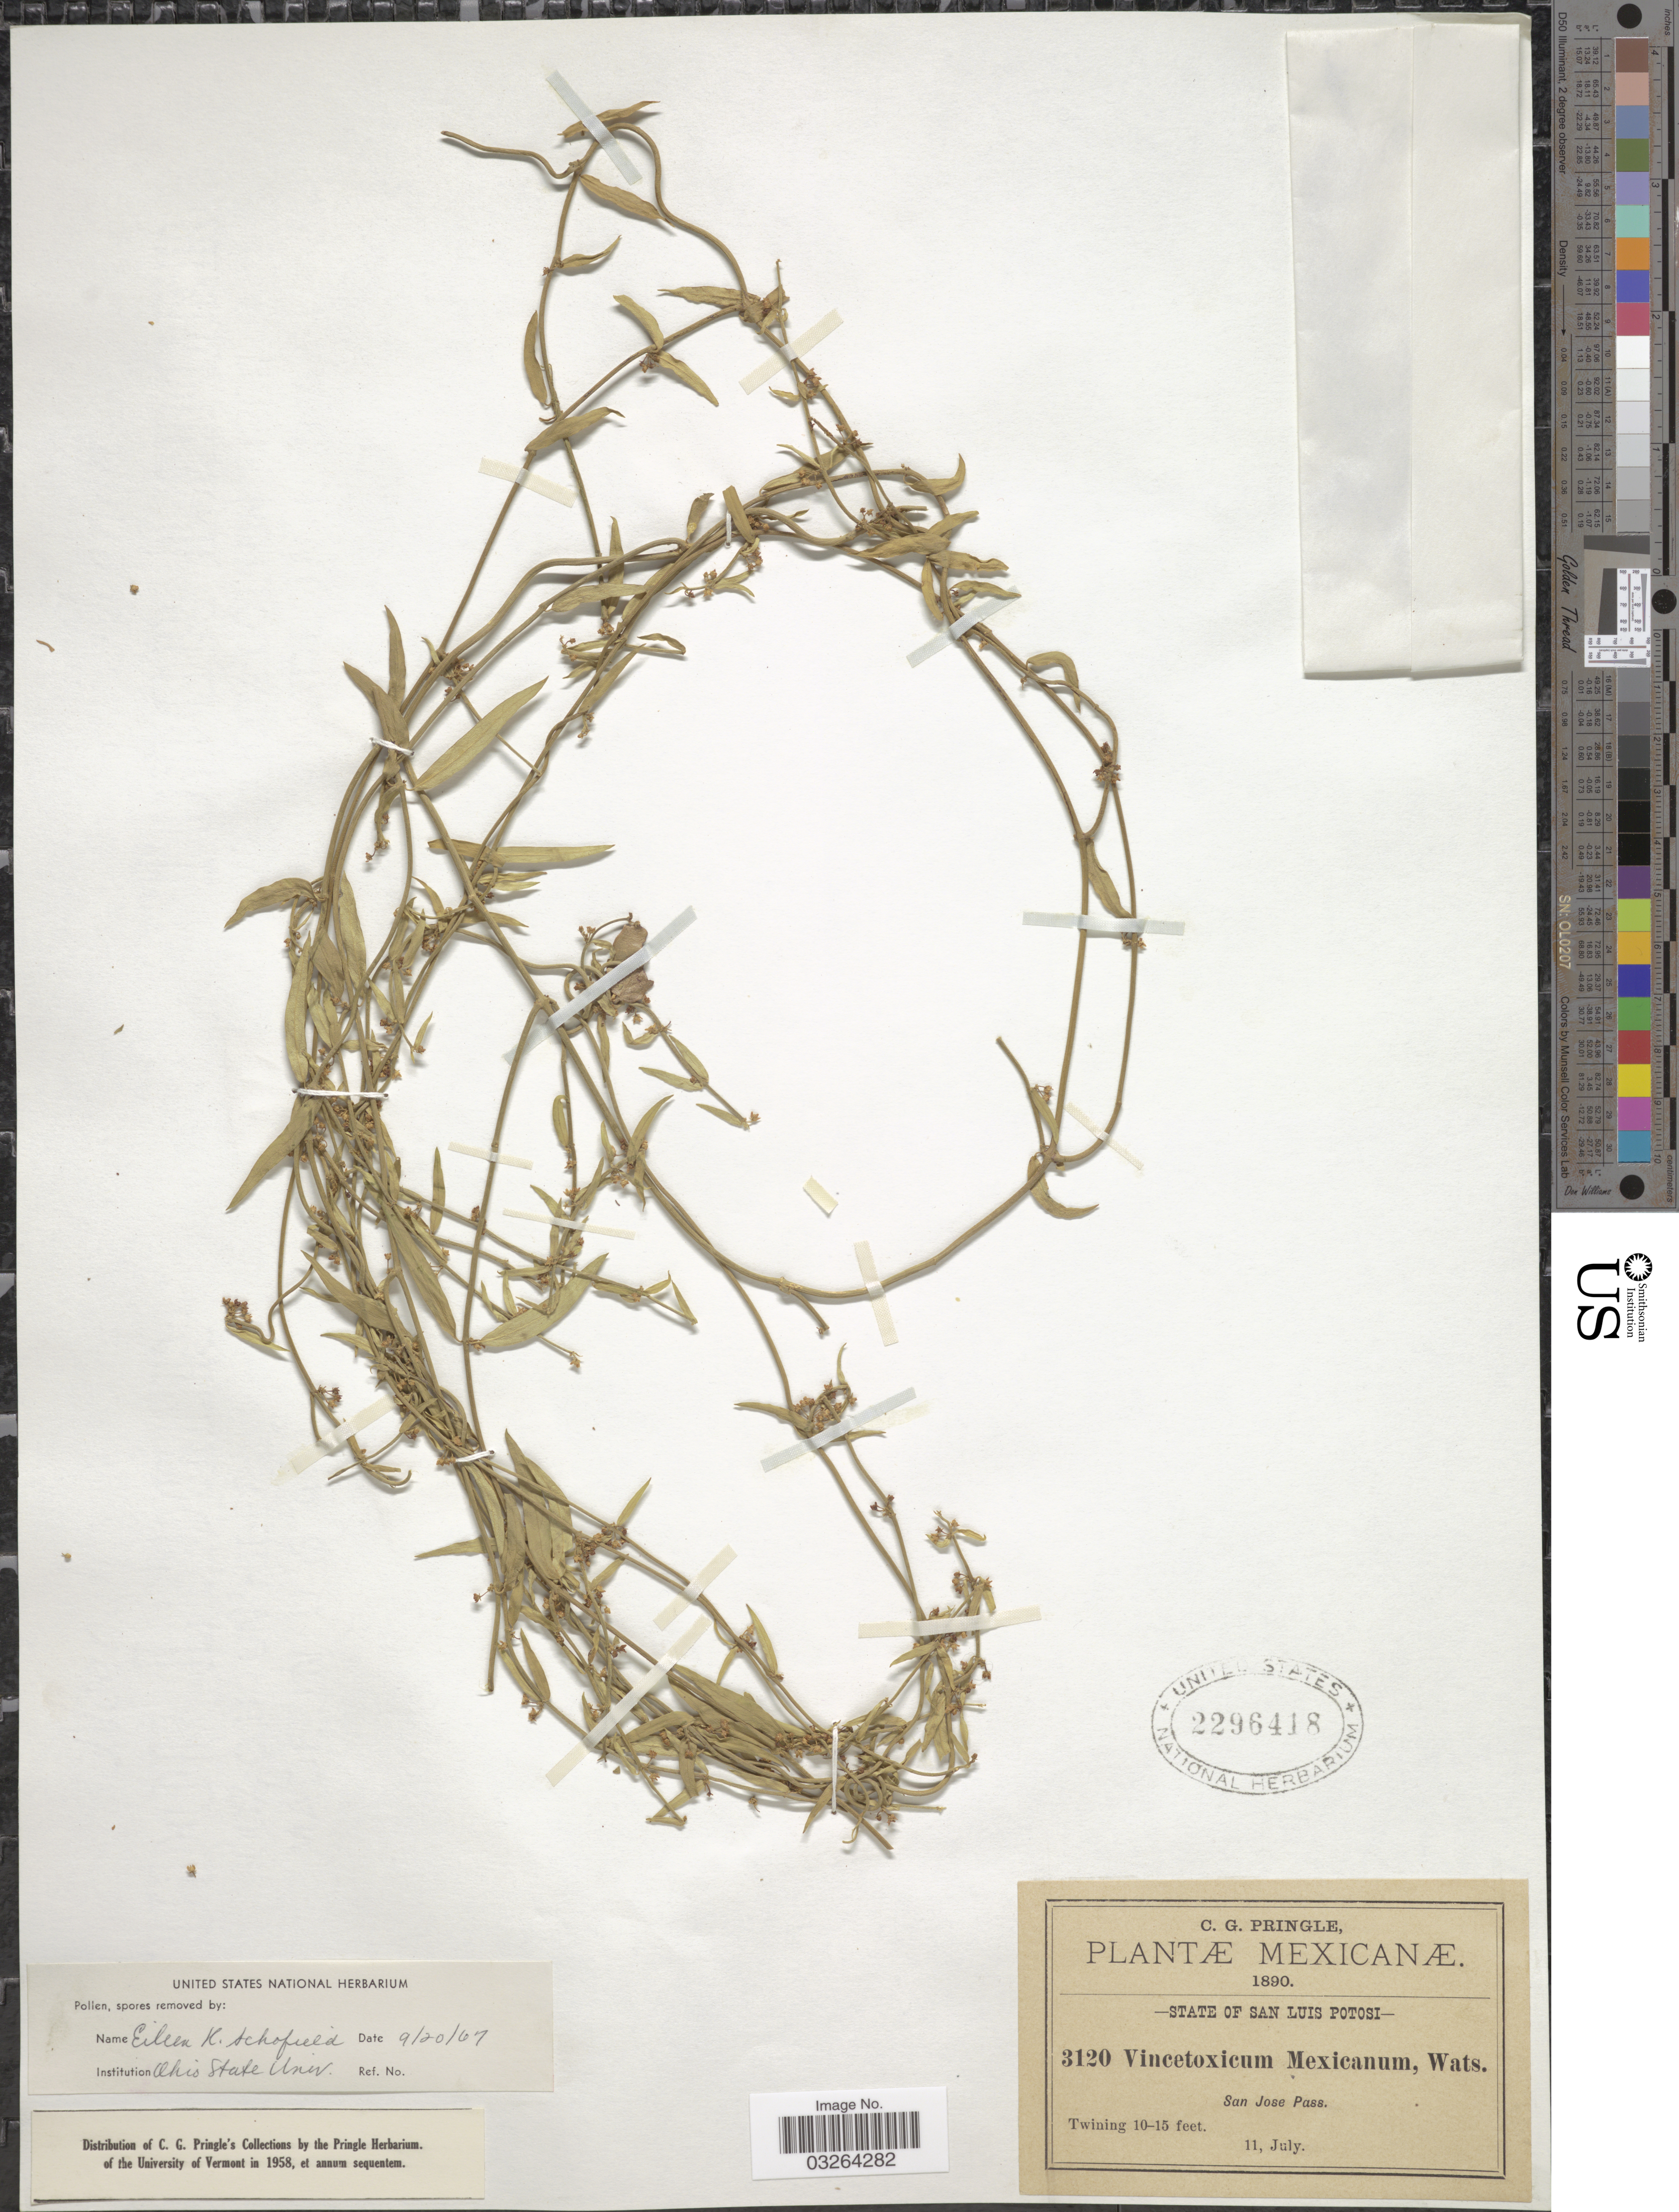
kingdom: Plantae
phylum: Tracheophyta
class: Magnoliopsida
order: Gentianales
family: Apocynaceae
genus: Cynanchum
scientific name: Cynanchum mexicanum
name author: Brandegee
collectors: C. G. Pringle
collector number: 3120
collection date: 1890-07-11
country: Mexico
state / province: San Luis Potosí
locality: State of San Luis Potosi. San Jose Pass.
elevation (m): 3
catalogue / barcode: US 2296418